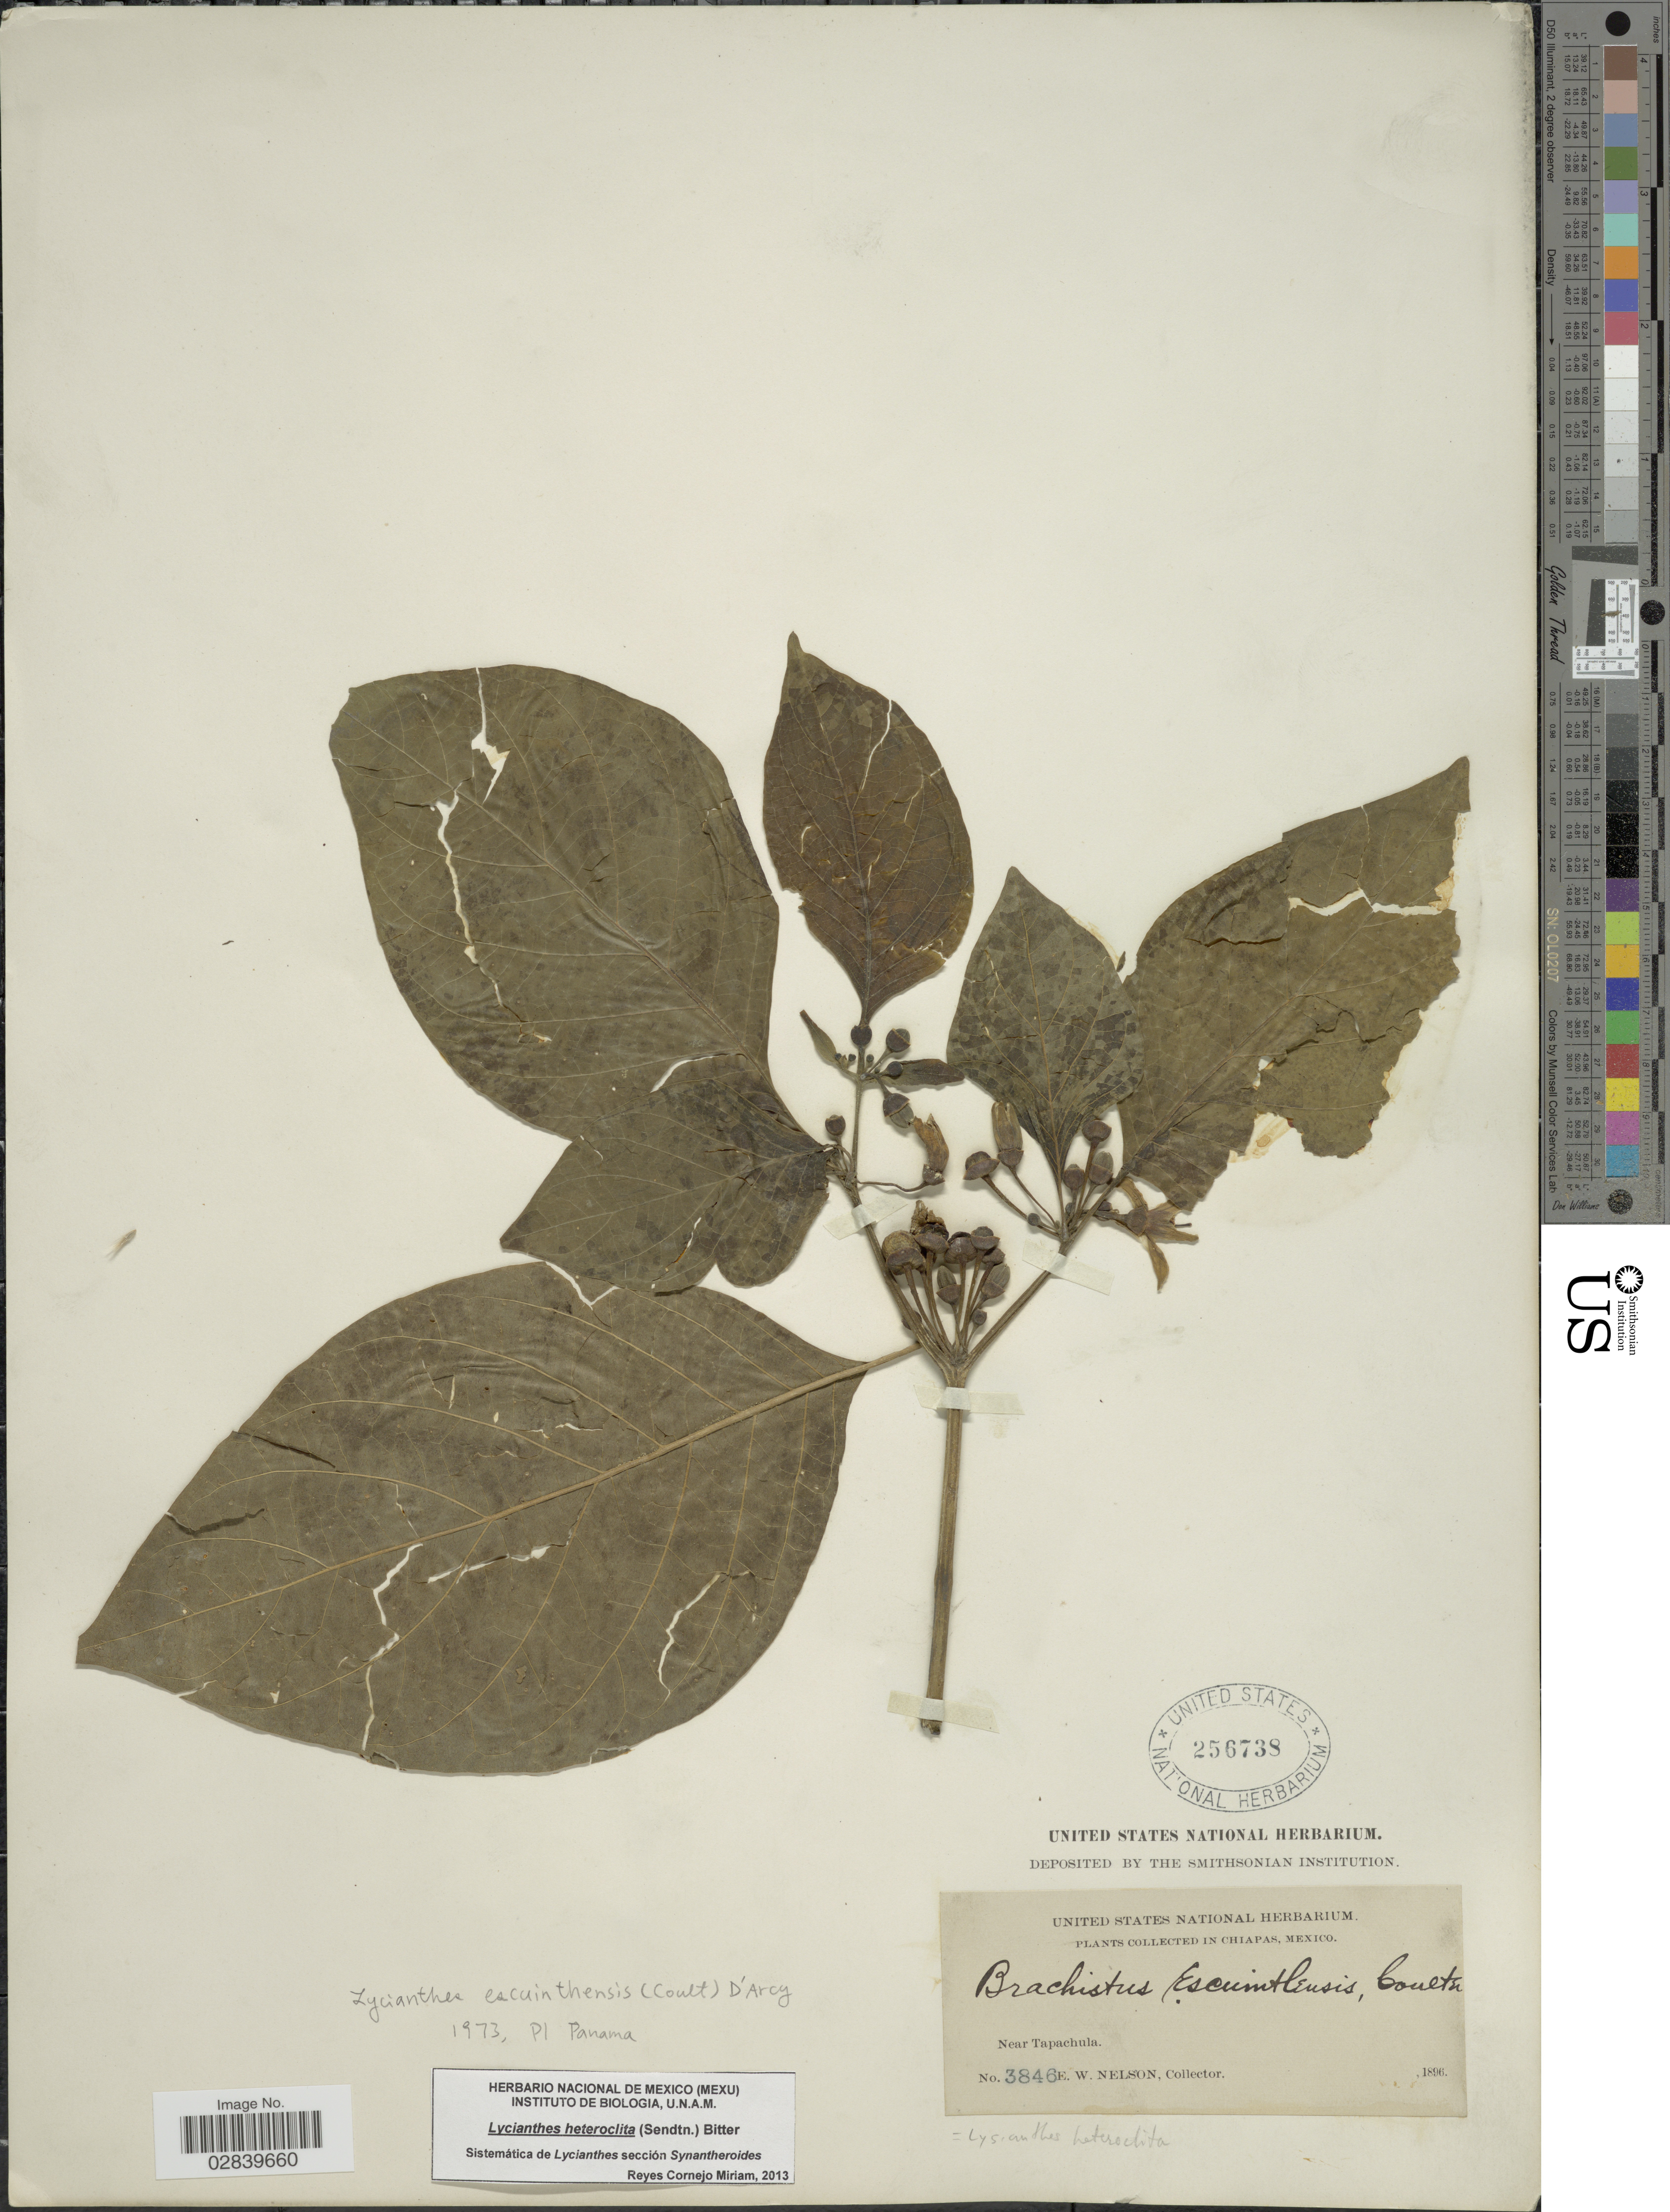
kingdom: Plantae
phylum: Tracheophyta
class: Magnoliopsida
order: Solanales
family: Solanaceae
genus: Lycianthes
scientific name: Lycianthes heteroclita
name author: (Sendtn.) Bitter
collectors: E. W. Nelson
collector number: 3846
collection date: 1896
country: Mexico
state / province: Chiapas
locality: Near Tapachula.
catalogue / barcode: US 256738